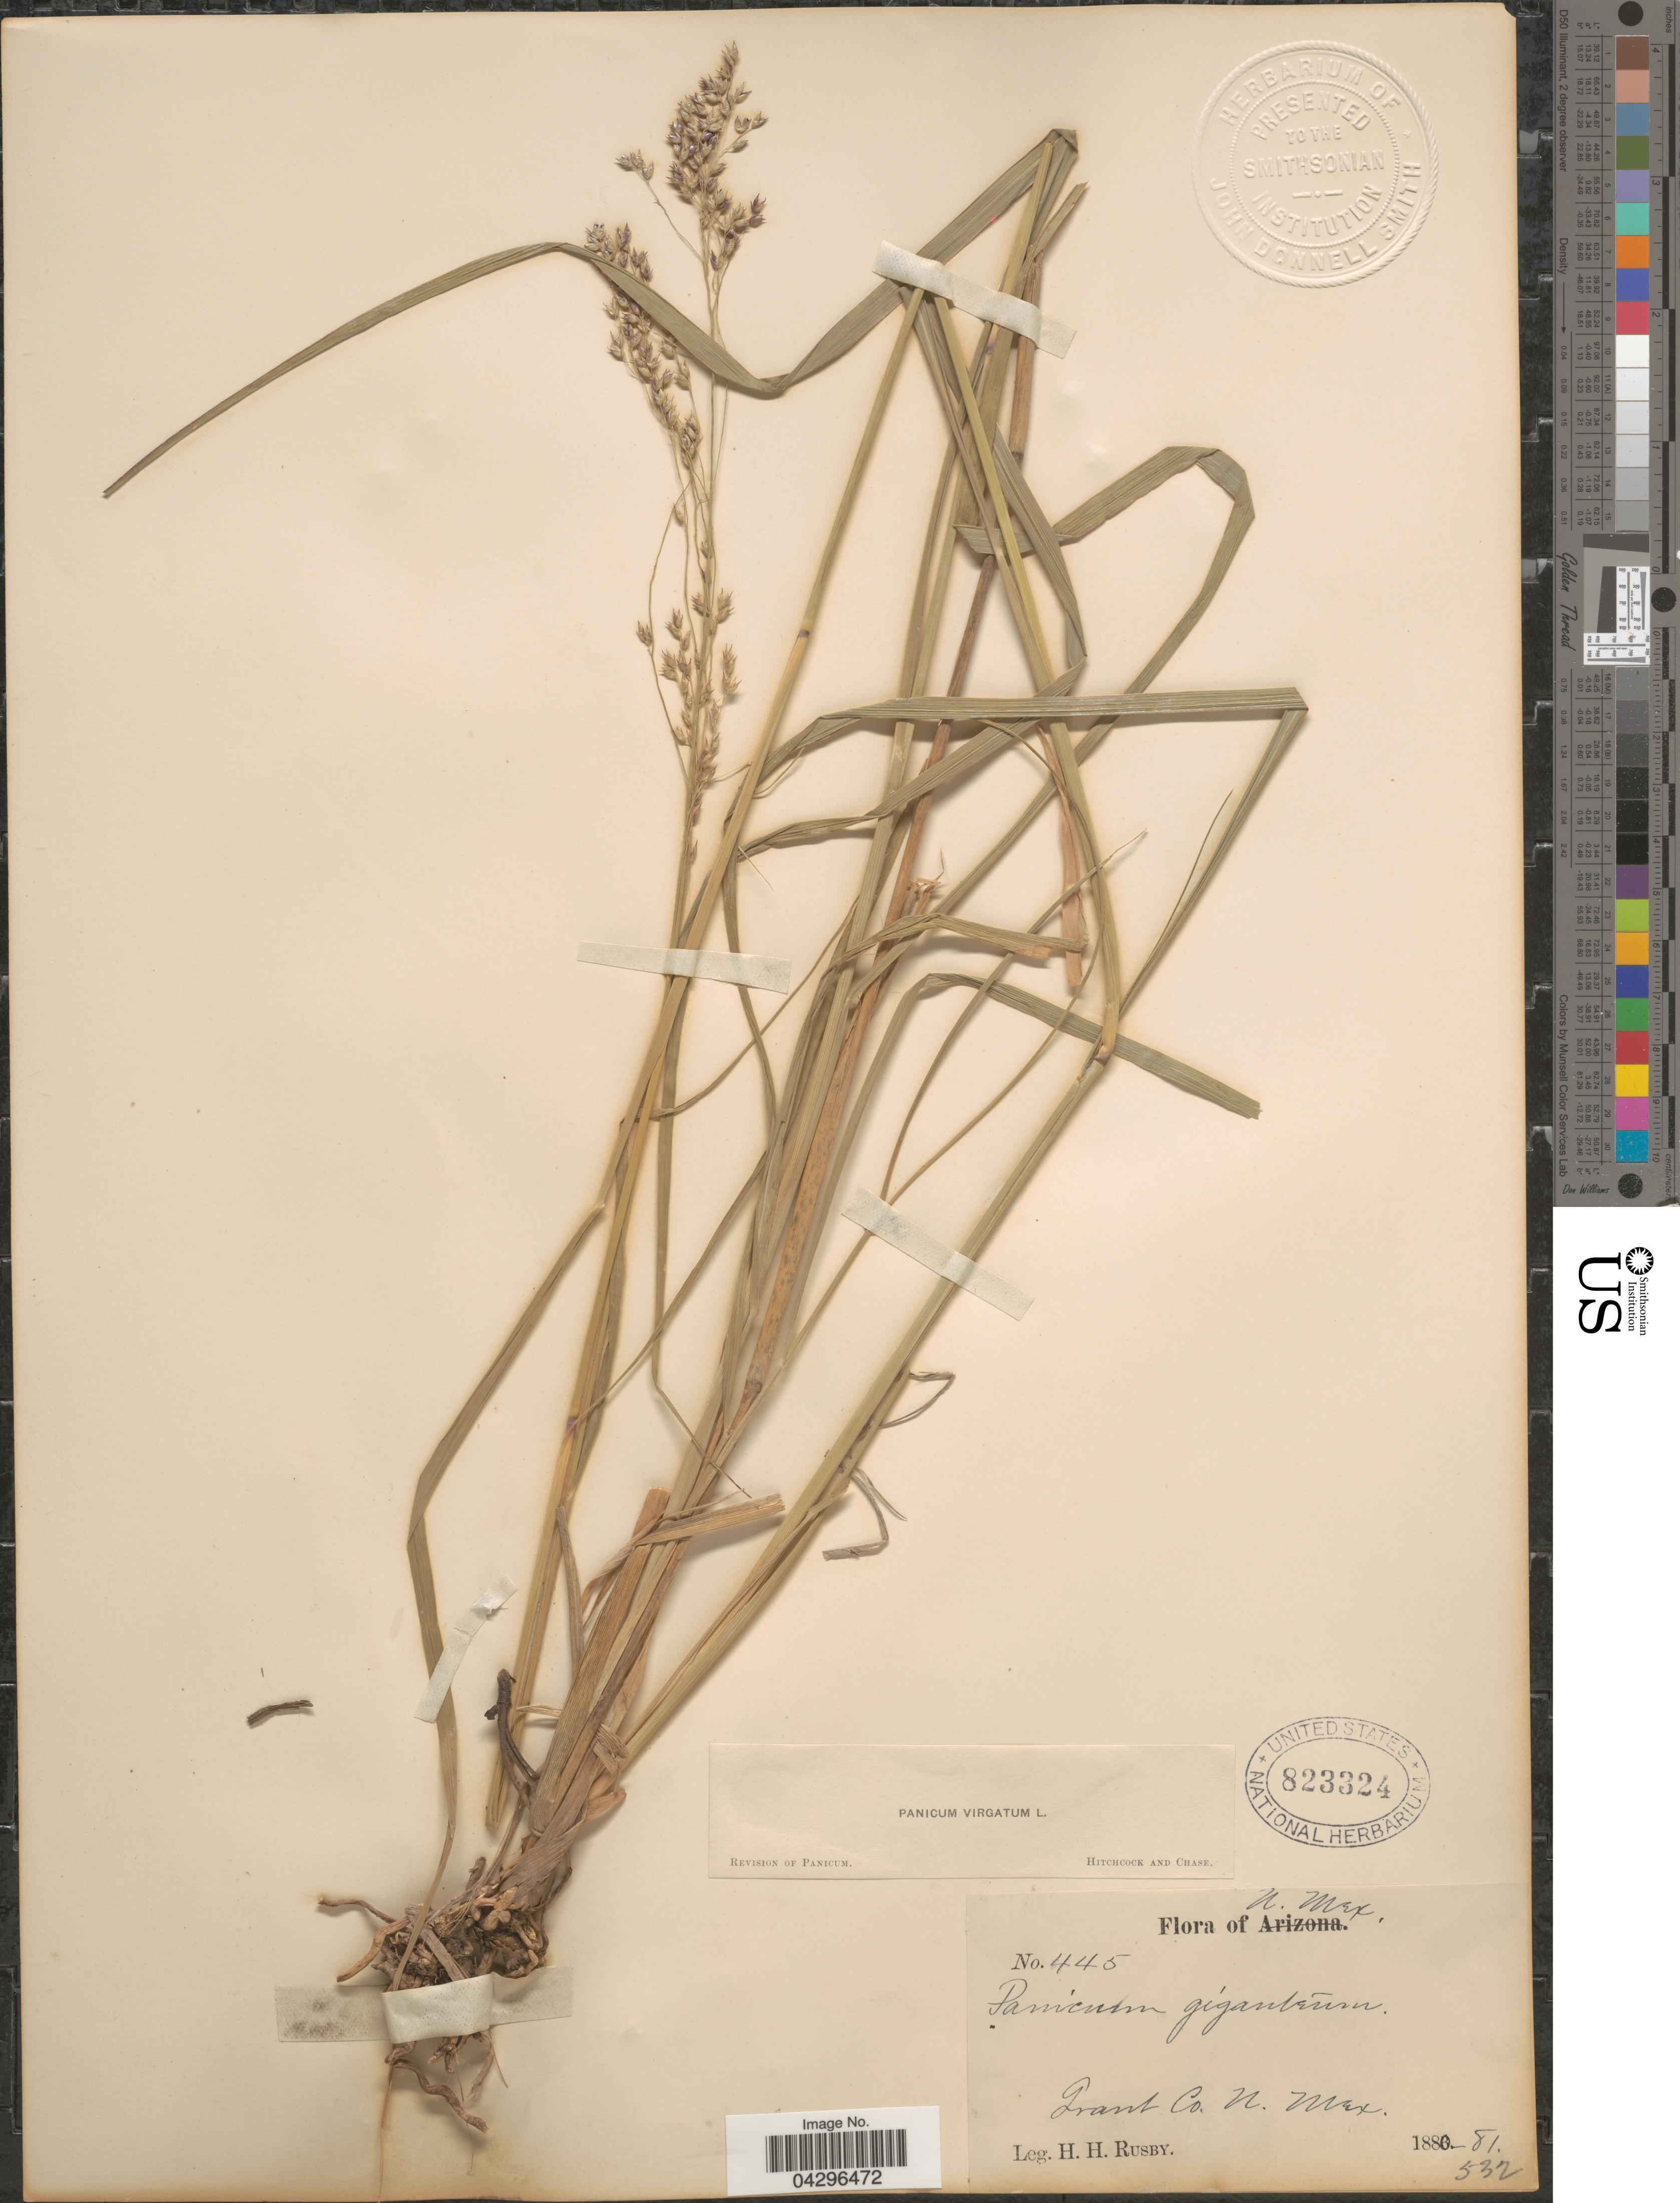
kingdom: Plantae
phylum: Tracheophyta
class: Liliopsida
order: Poales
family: Poaceae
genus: Panicum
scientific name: Panicum virgatum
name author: L.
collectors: H. H. Rusby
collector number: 445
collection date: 1880/1881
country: United States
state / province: New Mexico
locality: Grant Co.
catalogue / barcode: US 823324